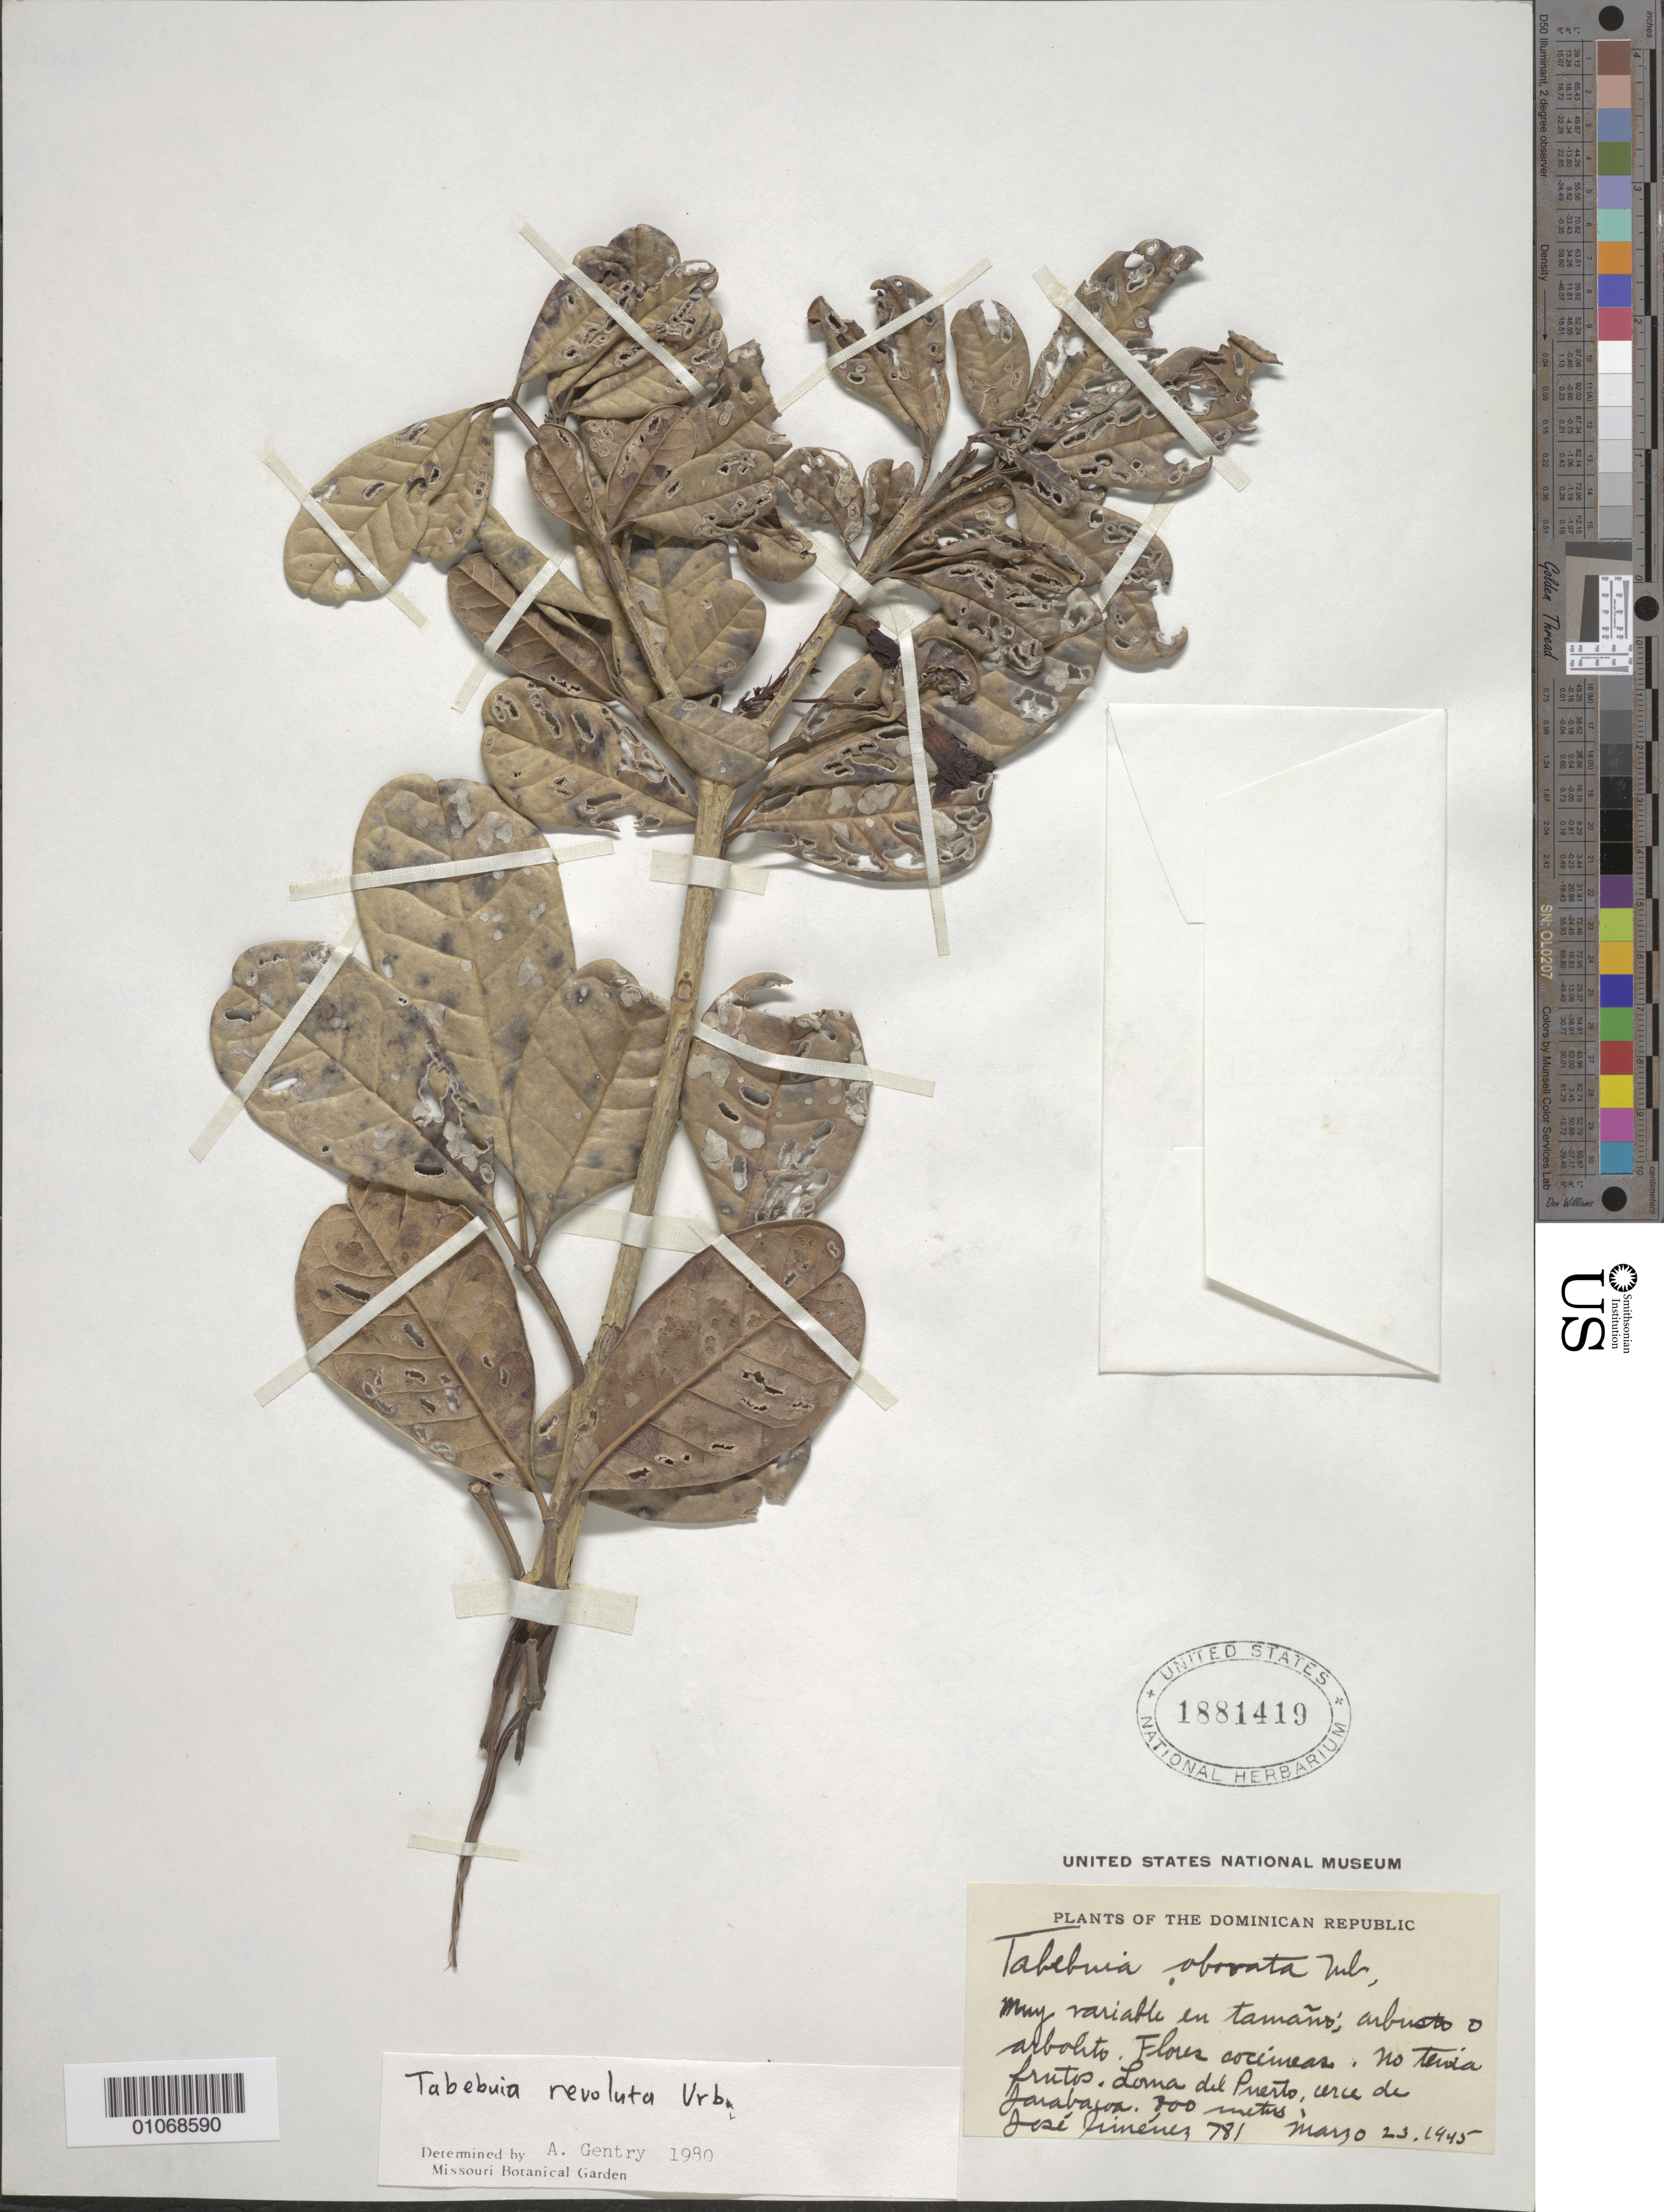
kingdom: Plantae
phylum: Tracheophyta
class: Magnoliopsida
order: Lamiales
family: Bignoniaceae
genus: Tabebuia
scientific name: Tabebuia revoluta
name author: (Urb.) Britton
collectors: J. J. Jiménez Almonte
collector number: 781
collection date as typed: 23 May 1945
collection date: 1945-05-23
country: Dominican Republic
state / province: La Vega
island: Hispaniola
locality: Loma del Puerto, near Jarabacoa.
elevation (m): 800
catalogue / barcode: US 1881419